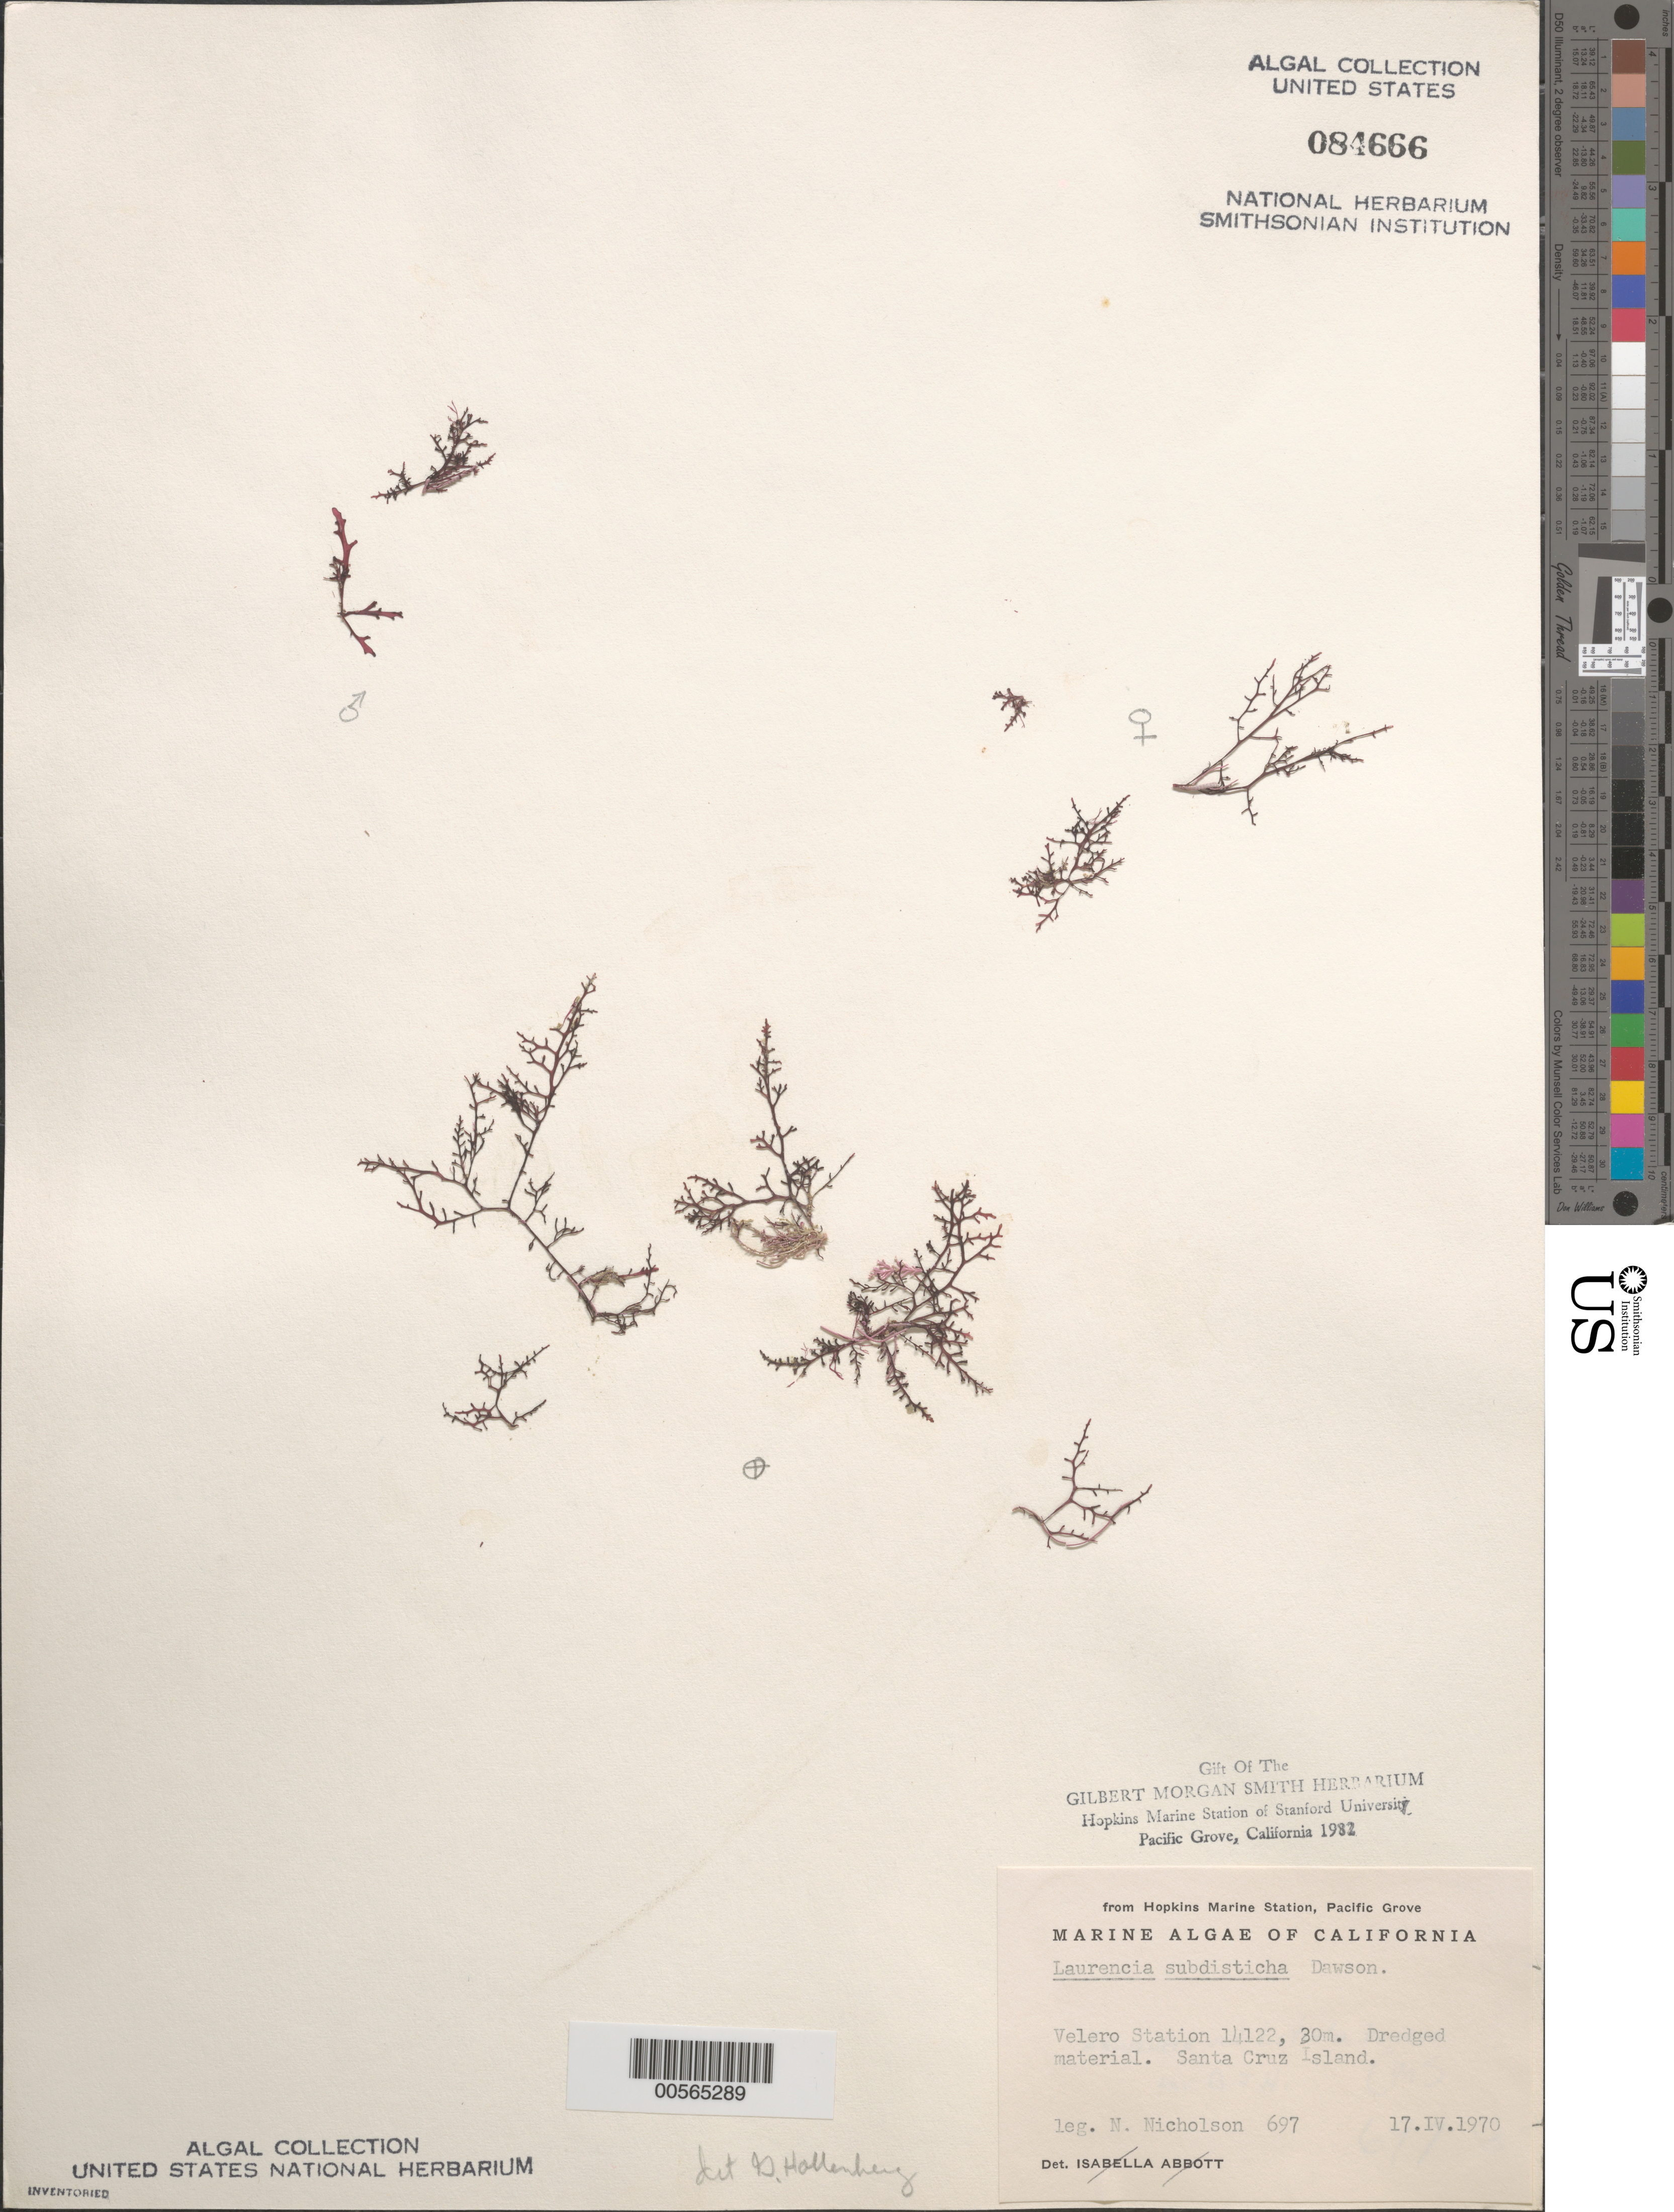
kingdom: Plantae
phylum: Rhodophyta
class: Florideophyceae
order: Ceramiales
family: Rhodomelaceae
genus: Laurencia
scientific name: Laurencia subdisticha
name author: E.Y. Dawson et al.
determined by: Hollenberg, George J.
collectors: N. Nicholson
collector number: Nln 697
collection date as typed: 17 Apr 1970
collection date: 1970-04-17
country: United States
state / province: California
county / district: Santa Barbara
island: Santa Cruz Island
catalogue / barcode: US 84666